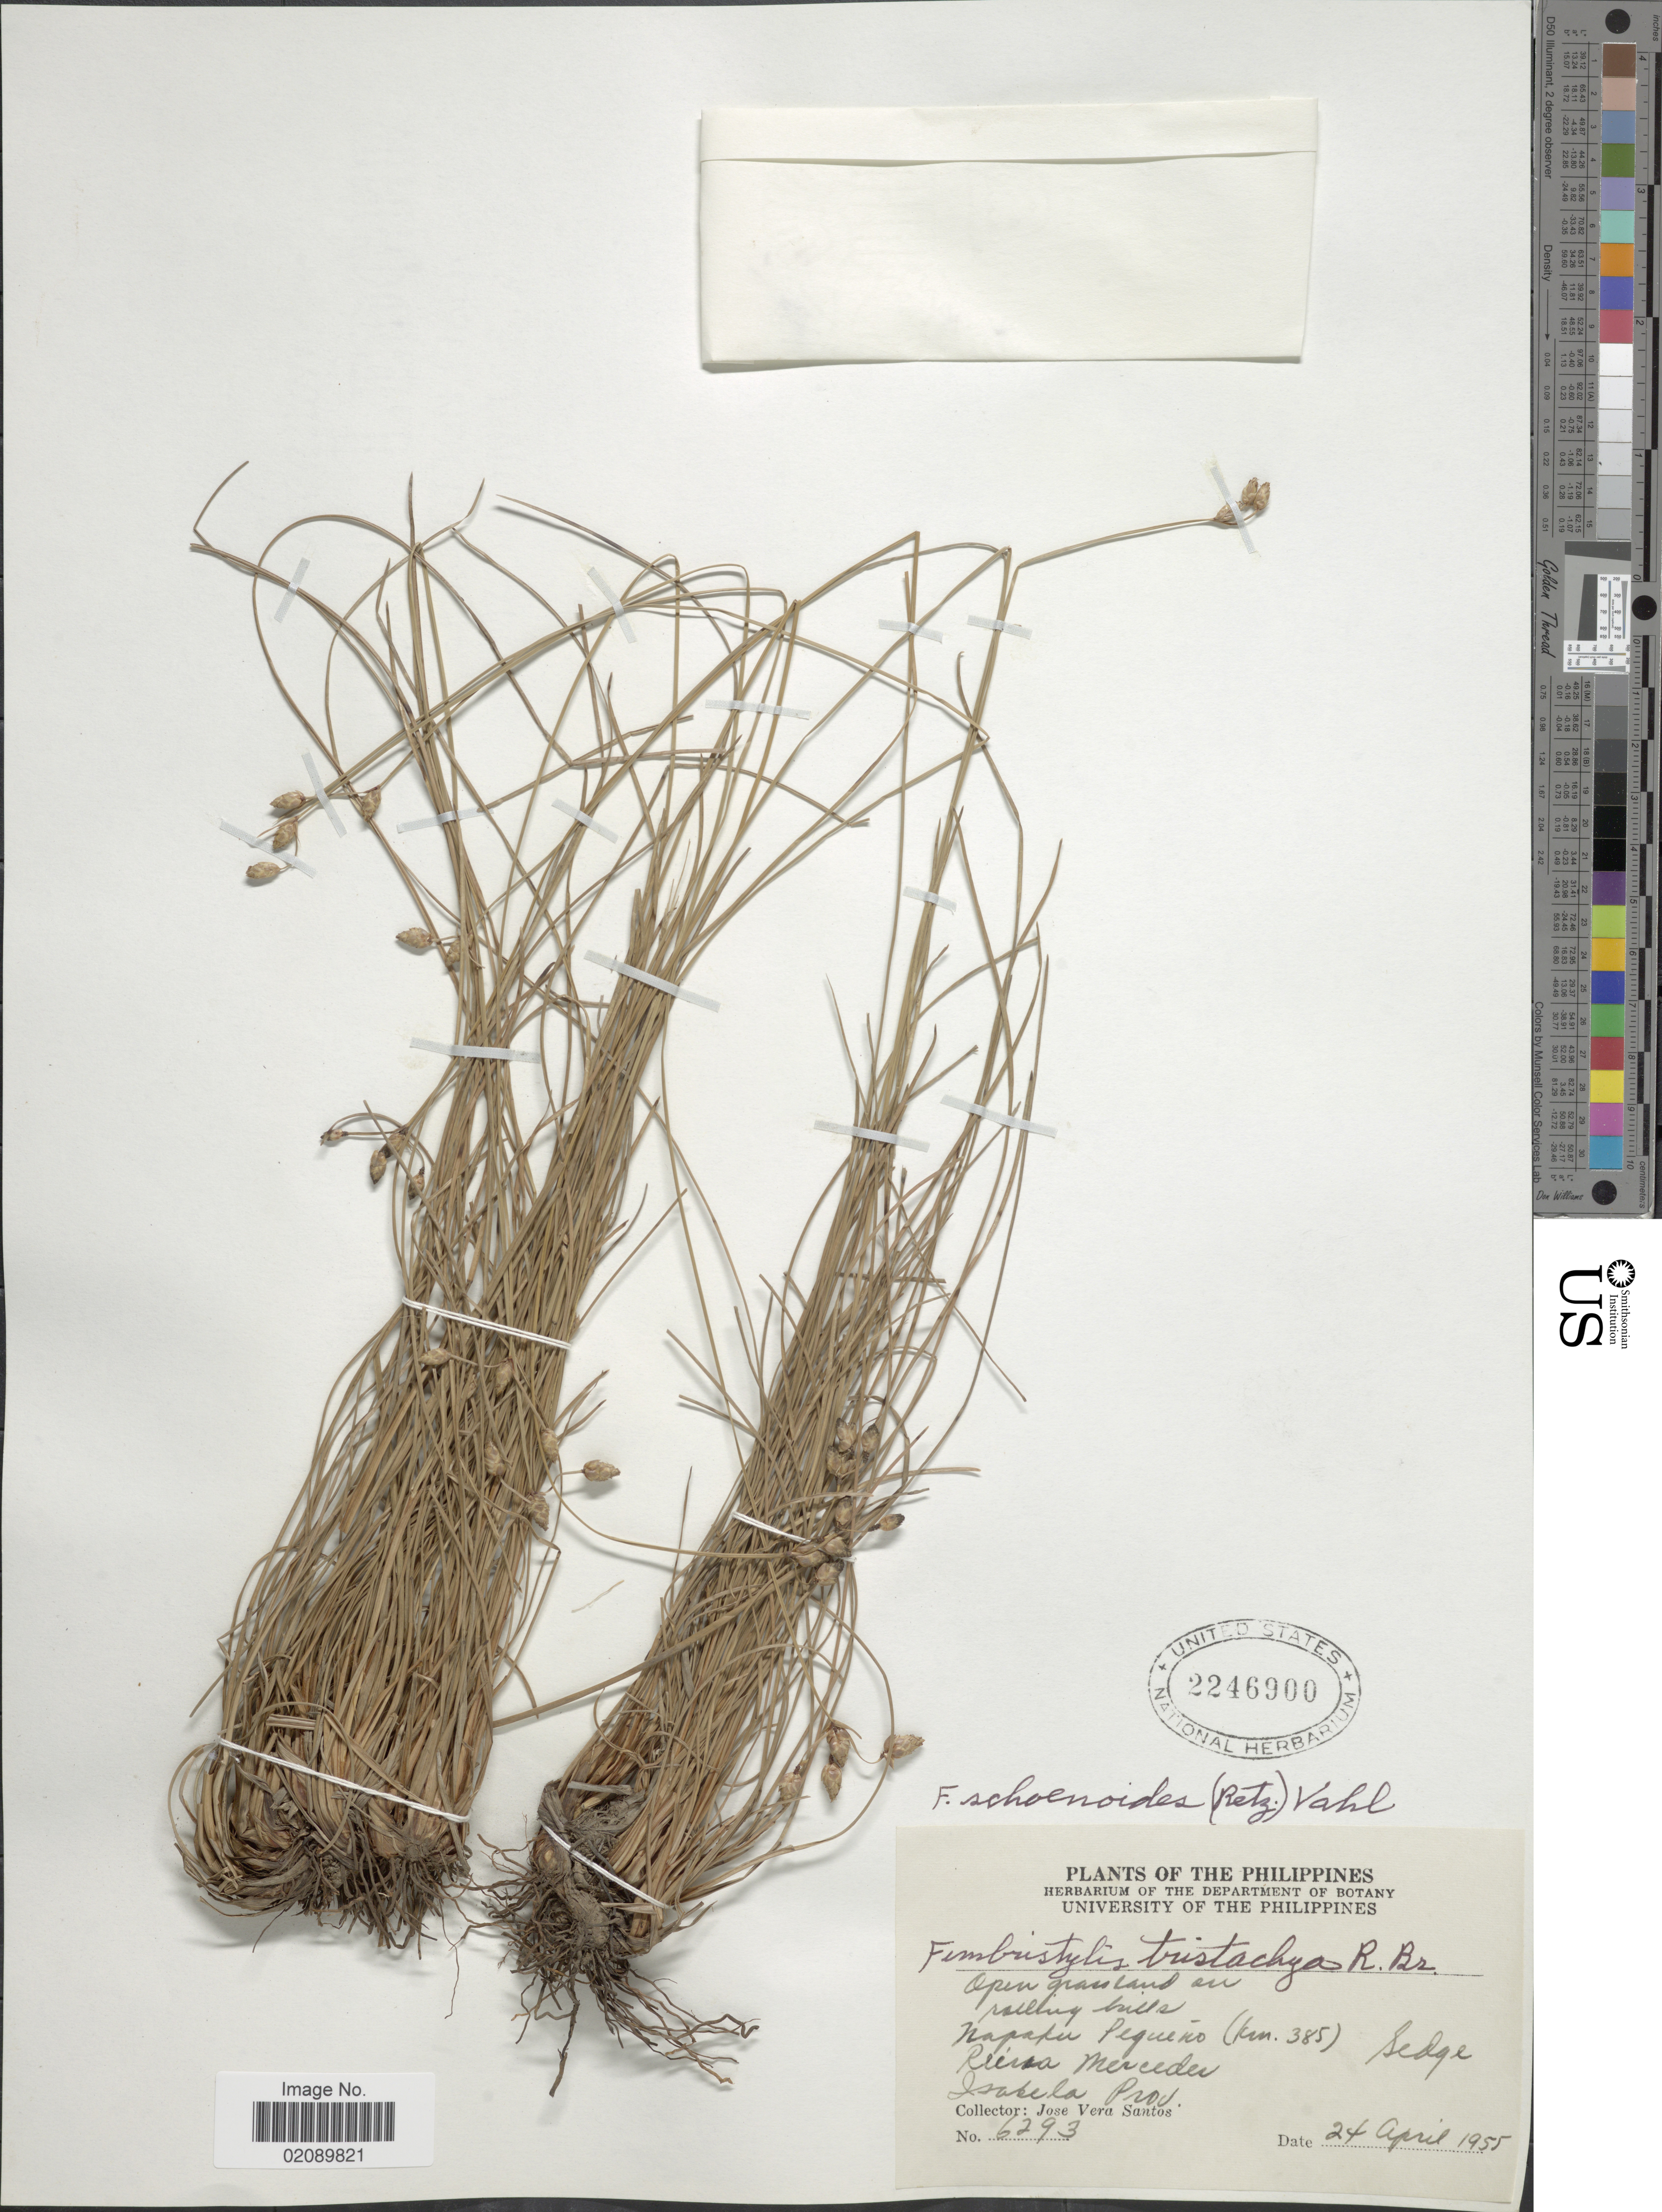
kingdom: Plantae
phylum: Tracheophyta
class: Liliopsida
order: Poales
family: Cyperaceae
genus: Fimbristylis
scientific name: Fimbristylis schoenoides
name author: (Retz.) Vahl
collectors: J. V. Santos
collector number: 6293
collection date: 1955-04-24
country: Philippines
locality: Open grassland on railing hills. Napaku Pequeno (km. 385). Riersa Mercedes . Isabela Prov.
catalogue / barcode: US 2246900